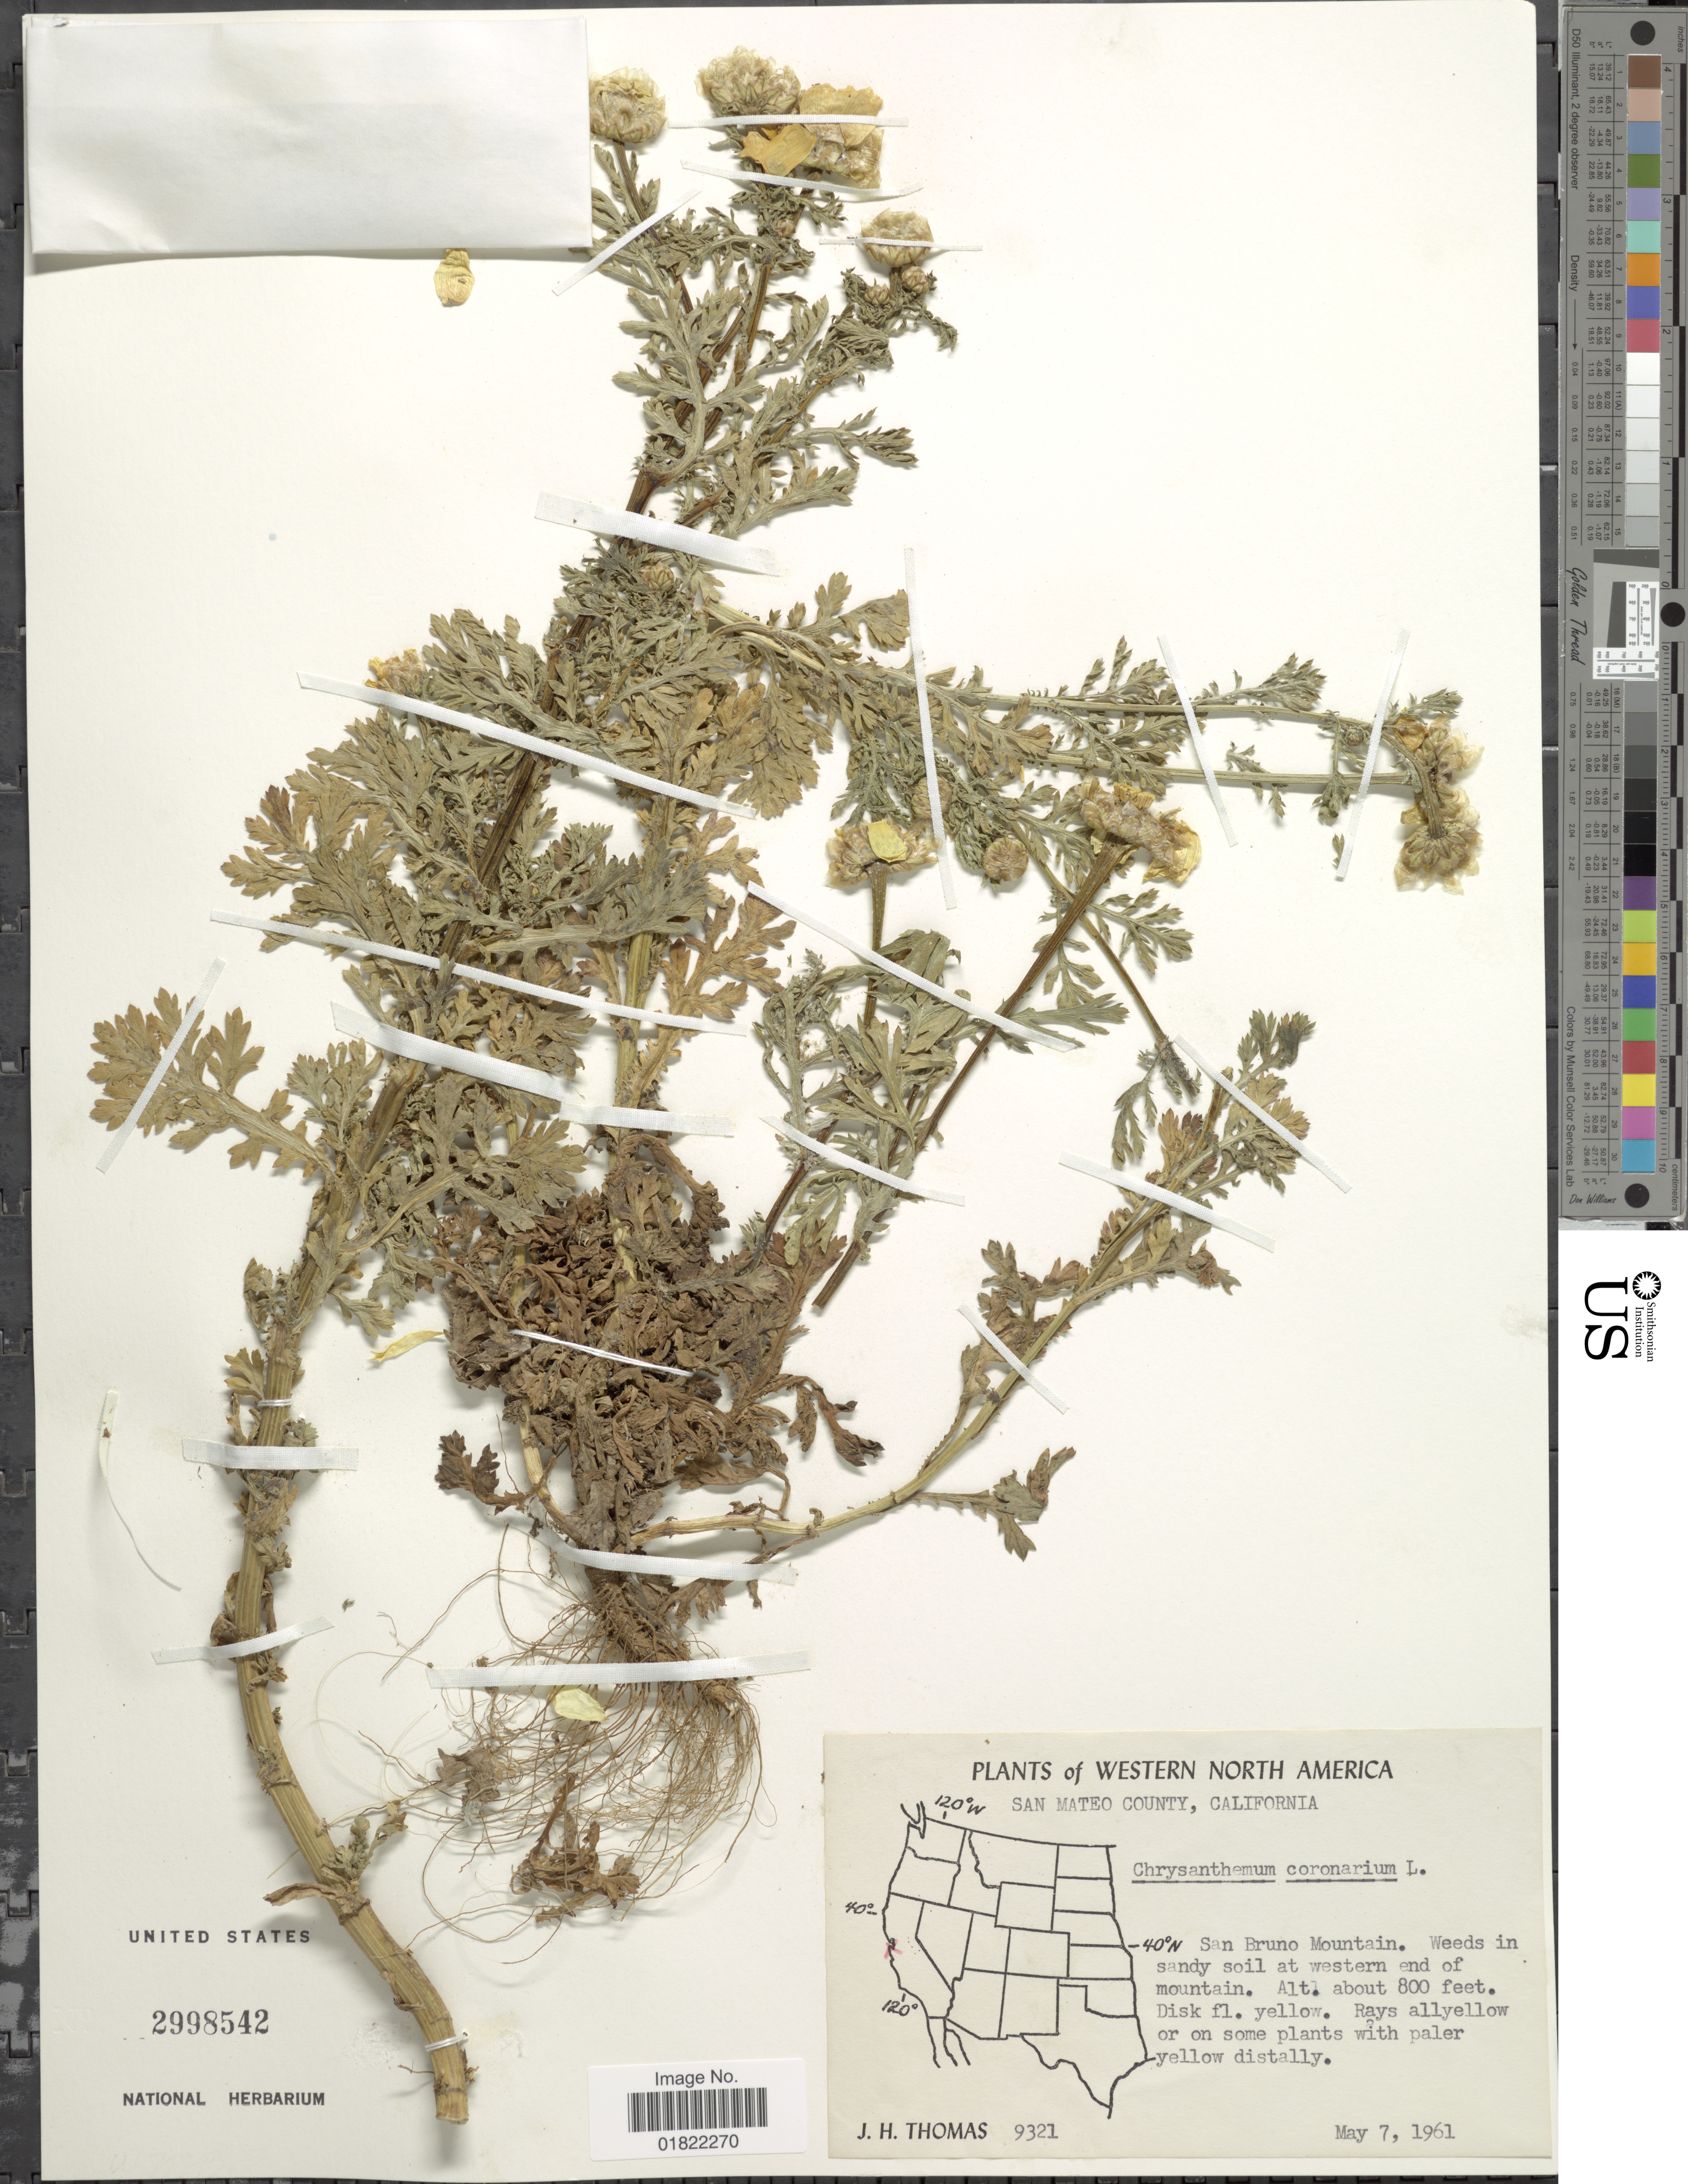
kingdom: Plantae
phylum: Tracheophyta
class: Magnoliopsida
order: Asterales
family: Asteraceae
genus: Chrysanthemum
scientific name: Chrysanthemum coronarium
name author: L.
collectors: J. H. Thomas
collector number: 9321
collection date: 1961-05-07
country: United States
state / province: California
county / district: San Mateo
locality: San Mateo County, San Bruno Mountain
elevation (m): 244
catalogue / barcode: US 2998542